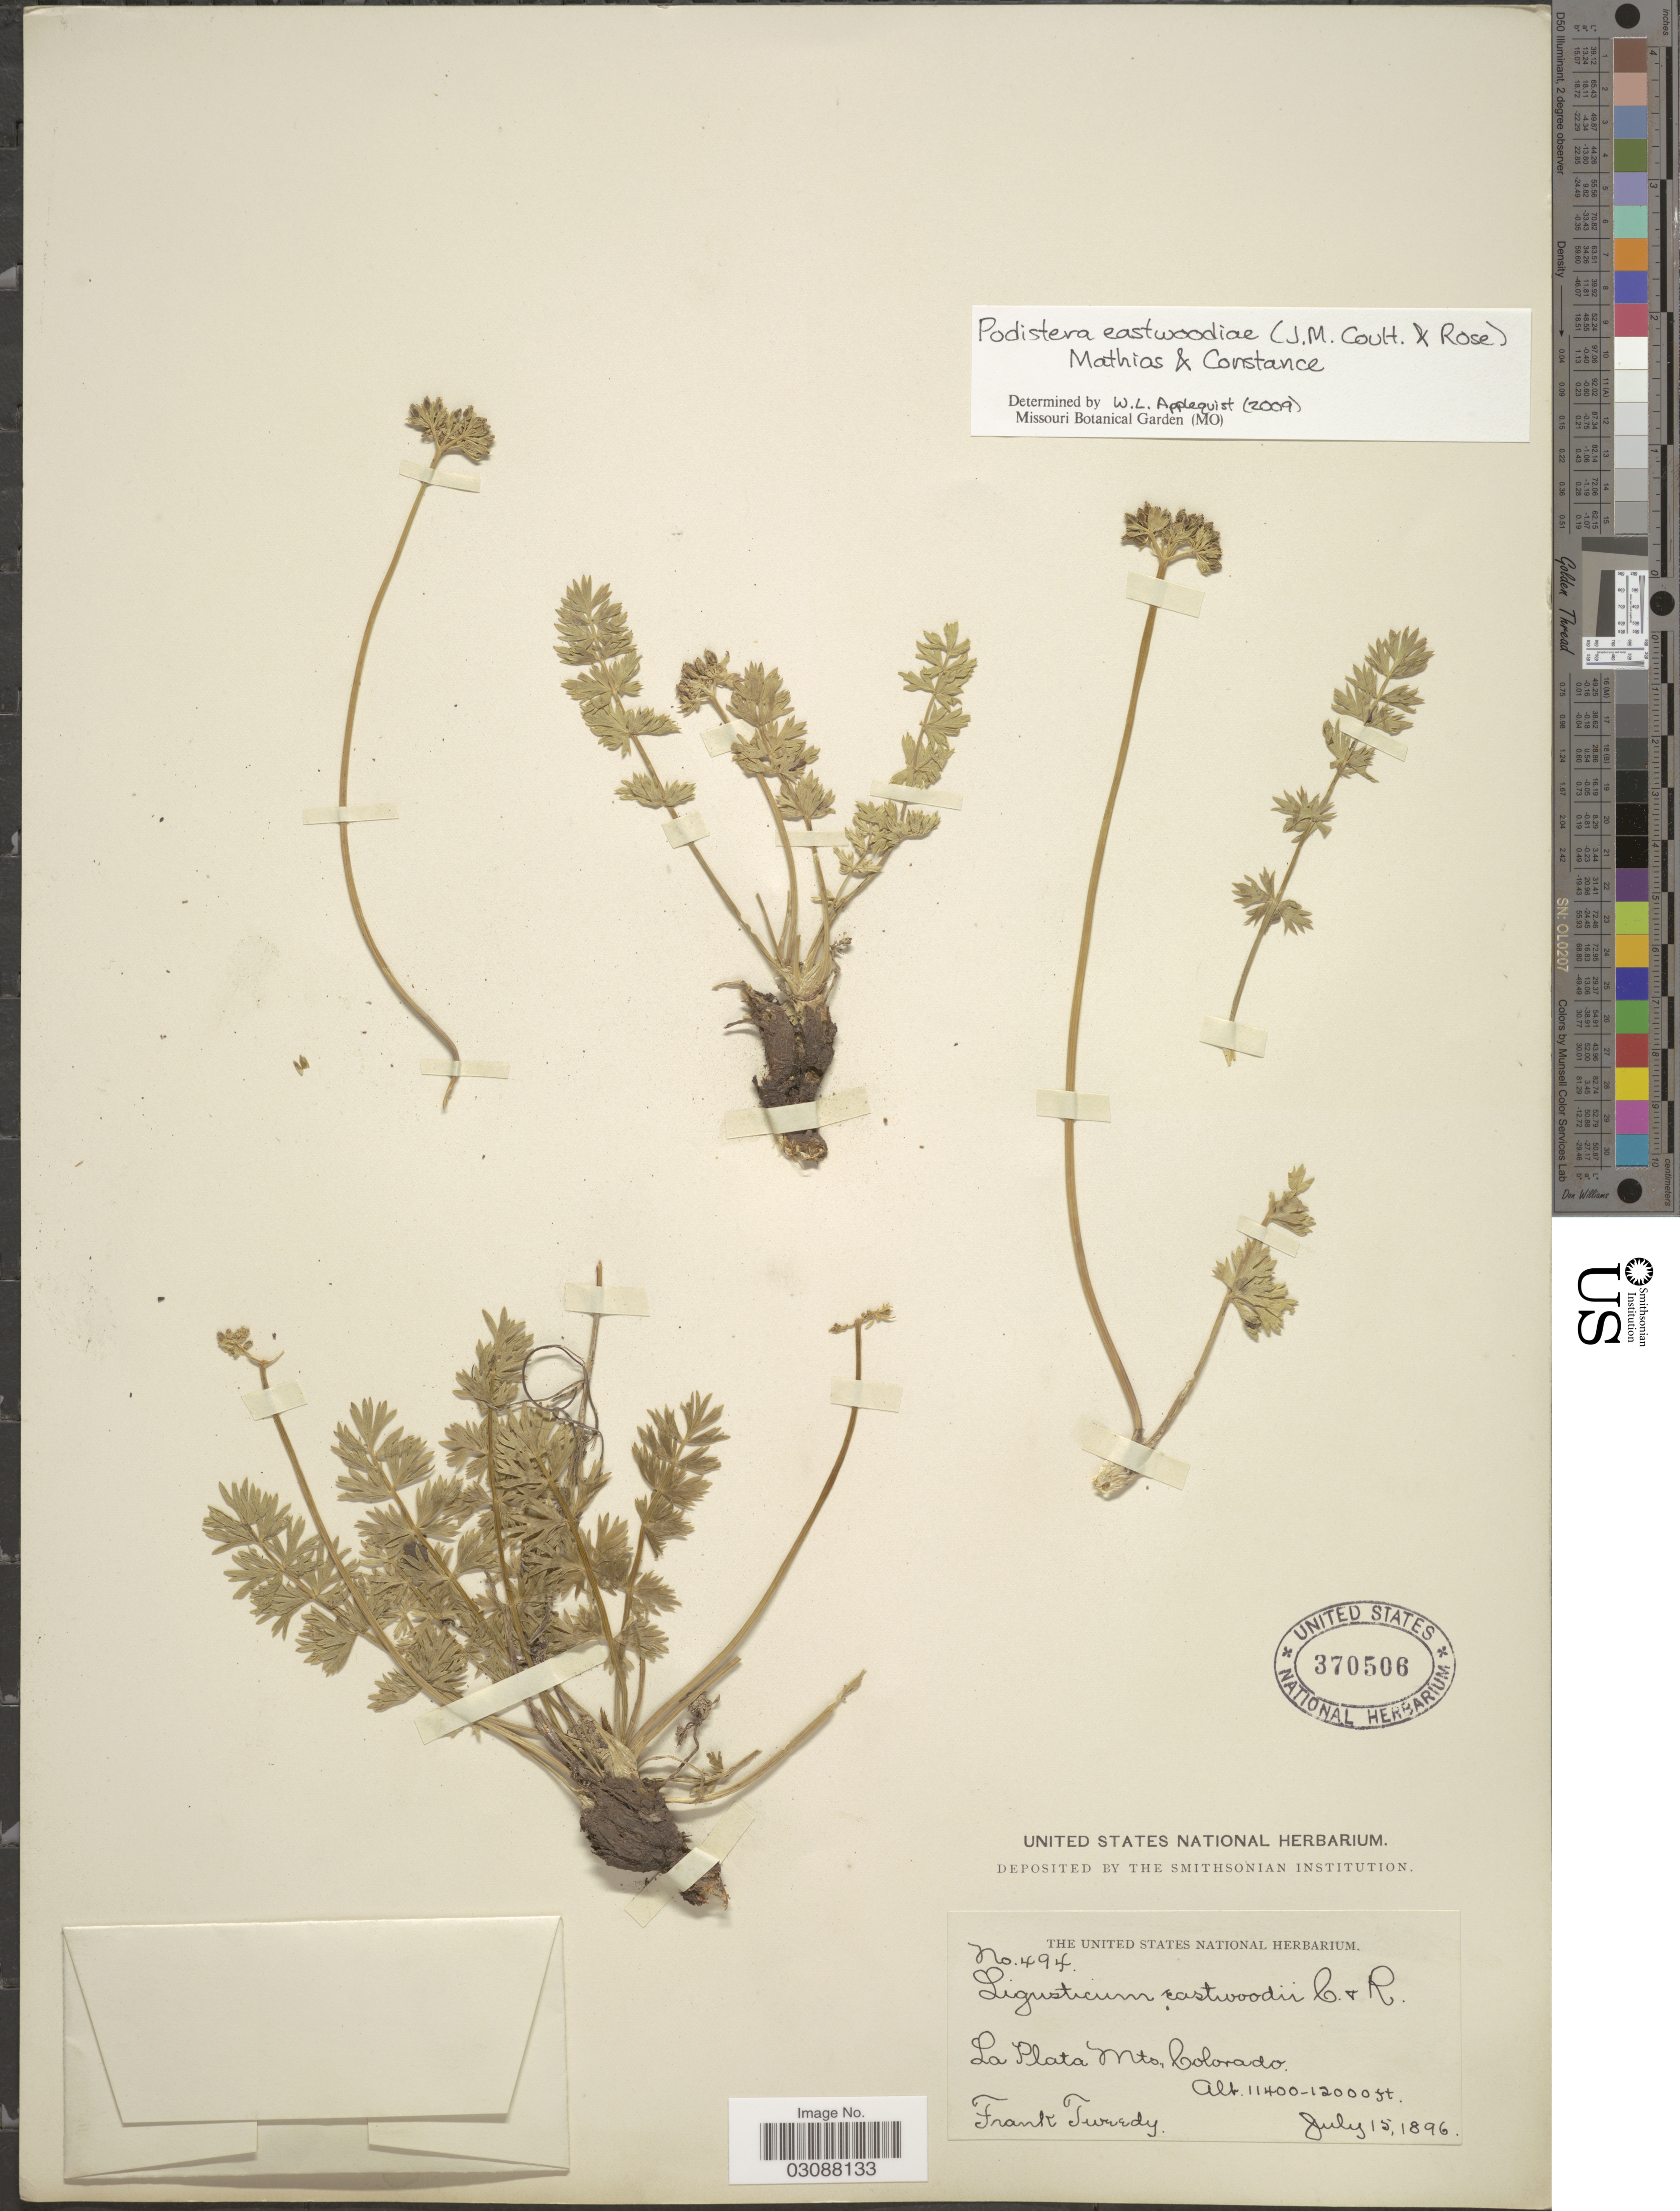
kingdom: Plantae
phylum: Tracheophyta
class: Magnoliopsida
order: Apiales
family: Apiaceae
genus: Podistera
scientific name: Podistera eastwoodiae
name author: (J.M. Coult. & Rose) Mathias & Constance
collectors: F. Tweedy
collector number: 494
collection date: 1896-07-15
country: United States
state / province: Colorado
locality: La Plata Mts.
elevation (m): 3475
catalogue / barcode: US 370506